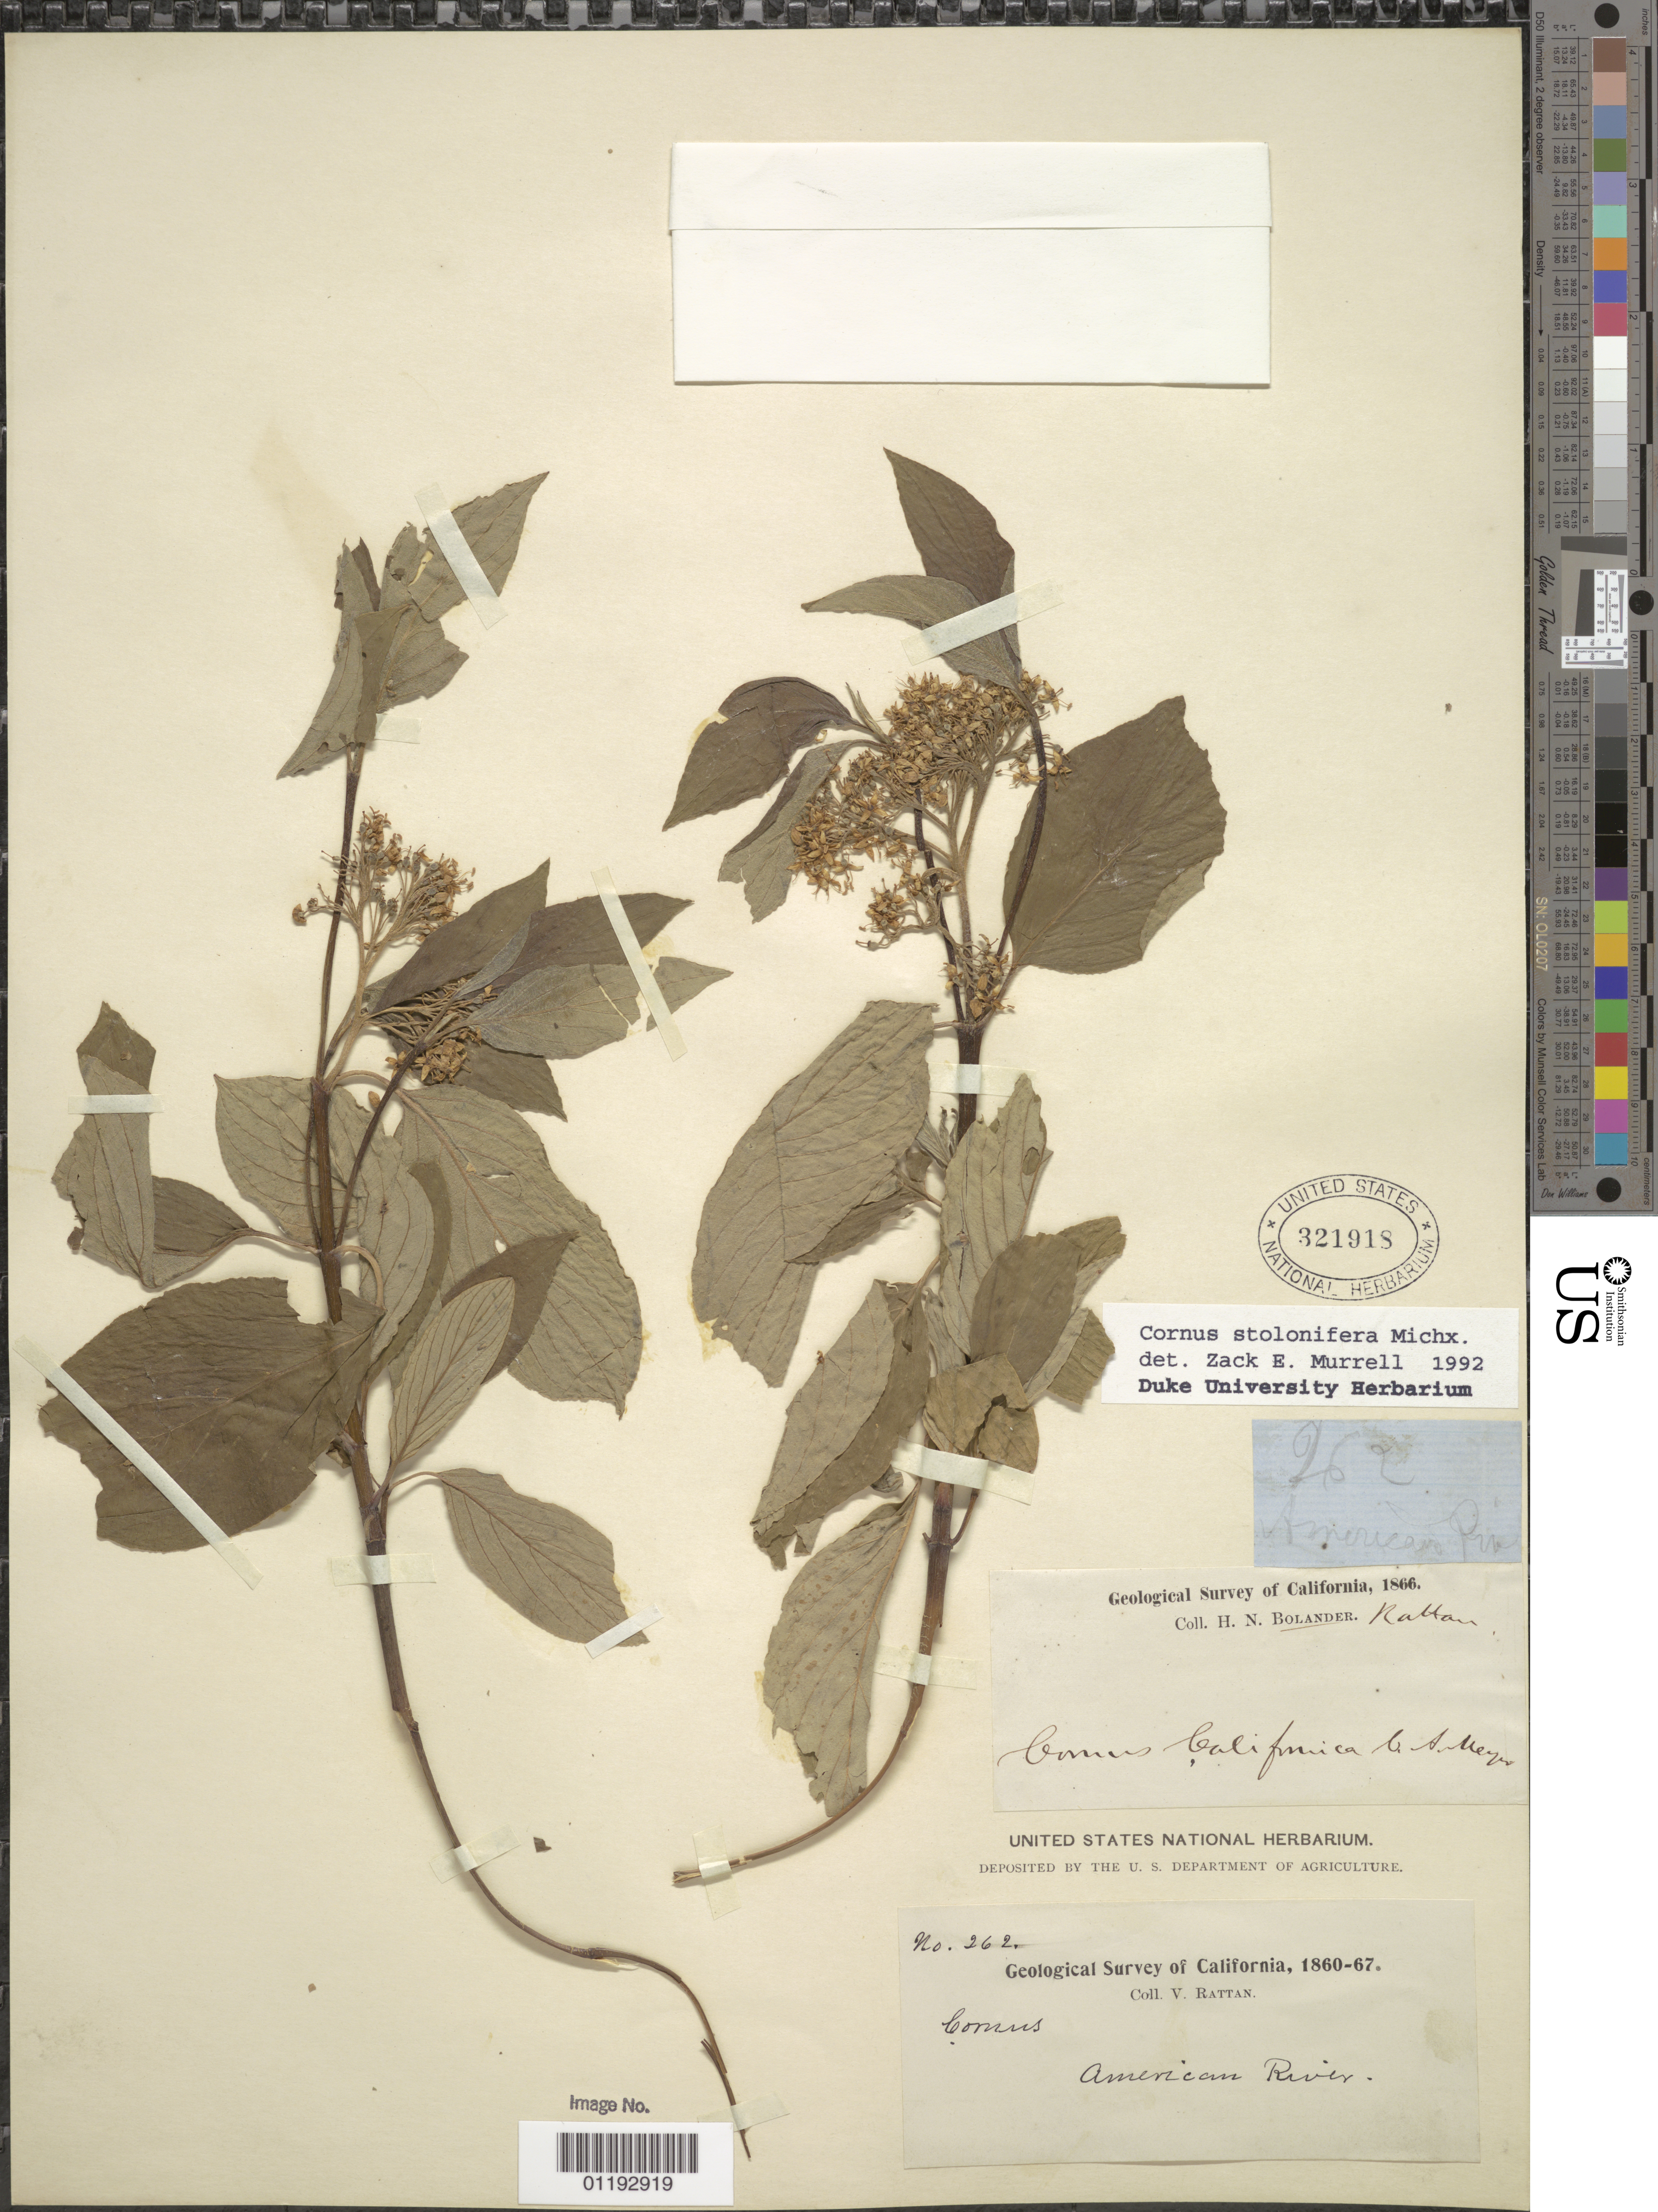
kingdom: Plantae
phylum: Tracheophyta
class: Magnoliopsida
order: Cornales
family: Cornaceae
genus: Cornus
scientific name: Cornus stolonifera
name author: Michx.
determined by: Murrell, Z. E.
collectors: V. Rattan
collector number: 262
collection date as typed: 1860 to -- --- 1867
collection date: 1860/1867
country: United States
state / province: California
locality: American River.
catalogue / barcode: US 321918